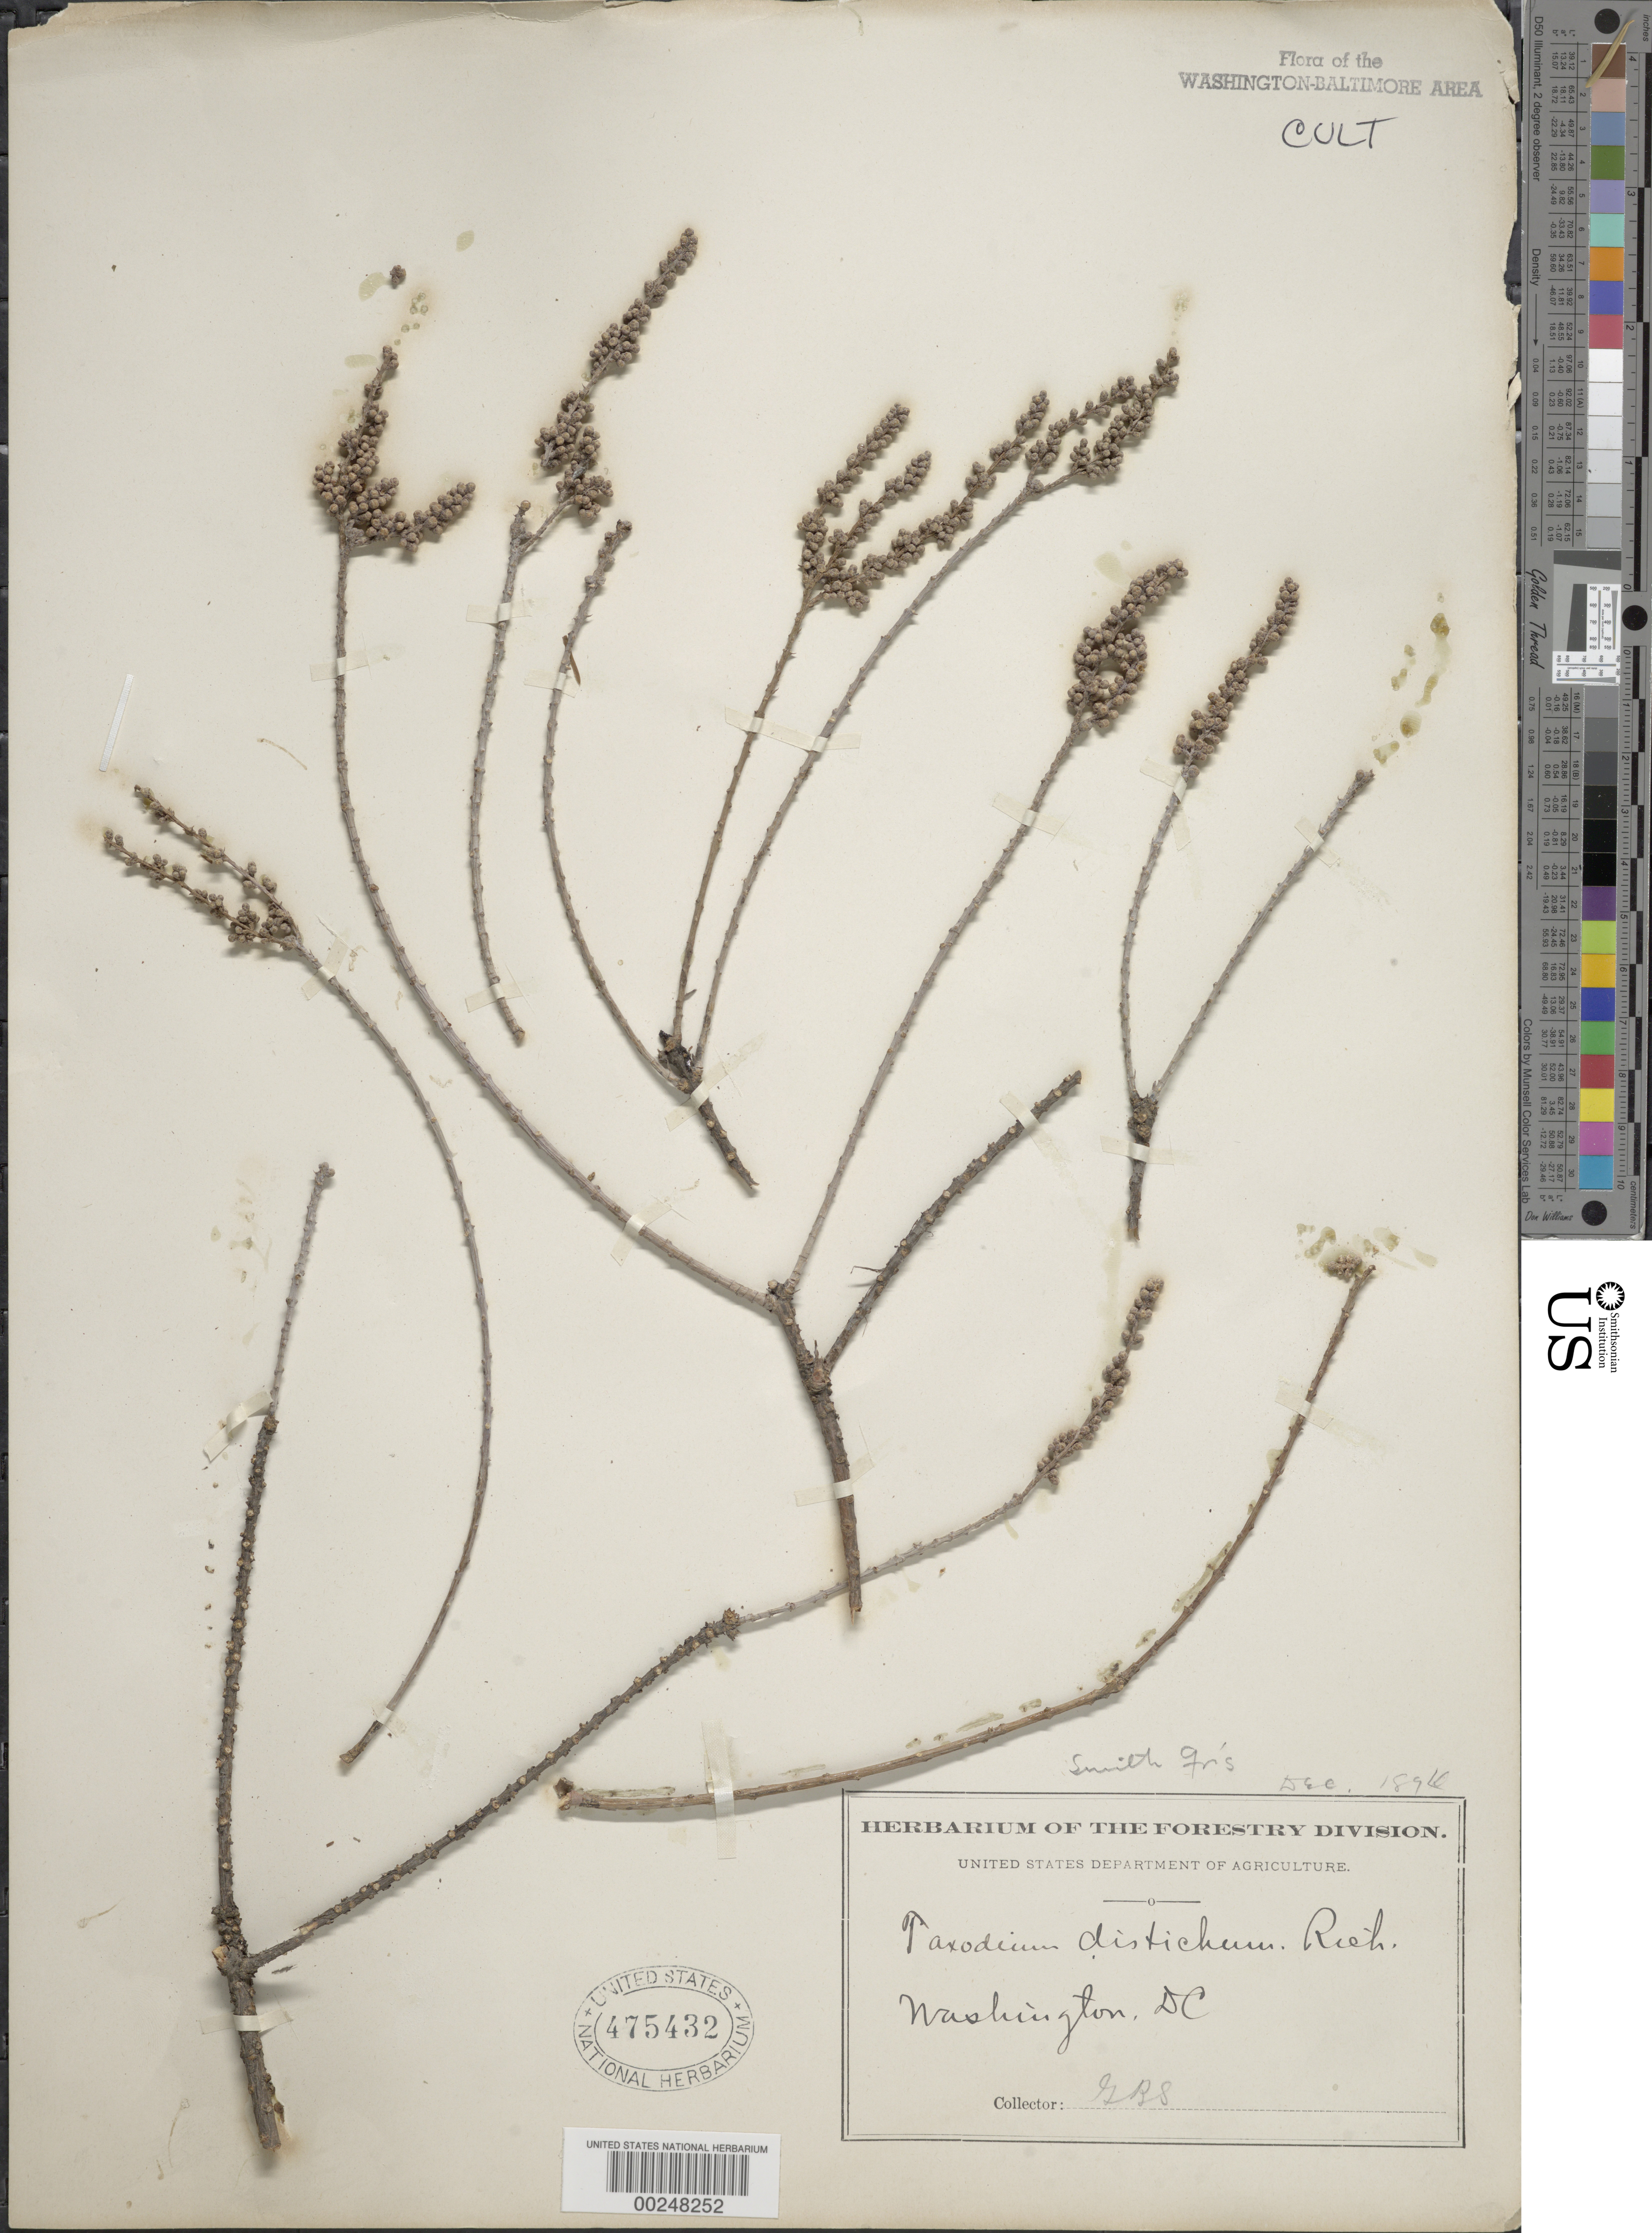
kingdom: Plantae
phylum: Tracheophyta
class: Pinopsida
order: Pinales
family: Cupressaceae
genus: Taxodium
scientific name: Taxodium distichum var. imbricarium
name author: (L.) Rich.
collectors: G. B. Sudworth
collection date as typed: Dec 1894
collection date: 1894-12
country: United States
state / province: District of Columbia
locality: Smithsonian grounds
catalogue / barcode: US 475432